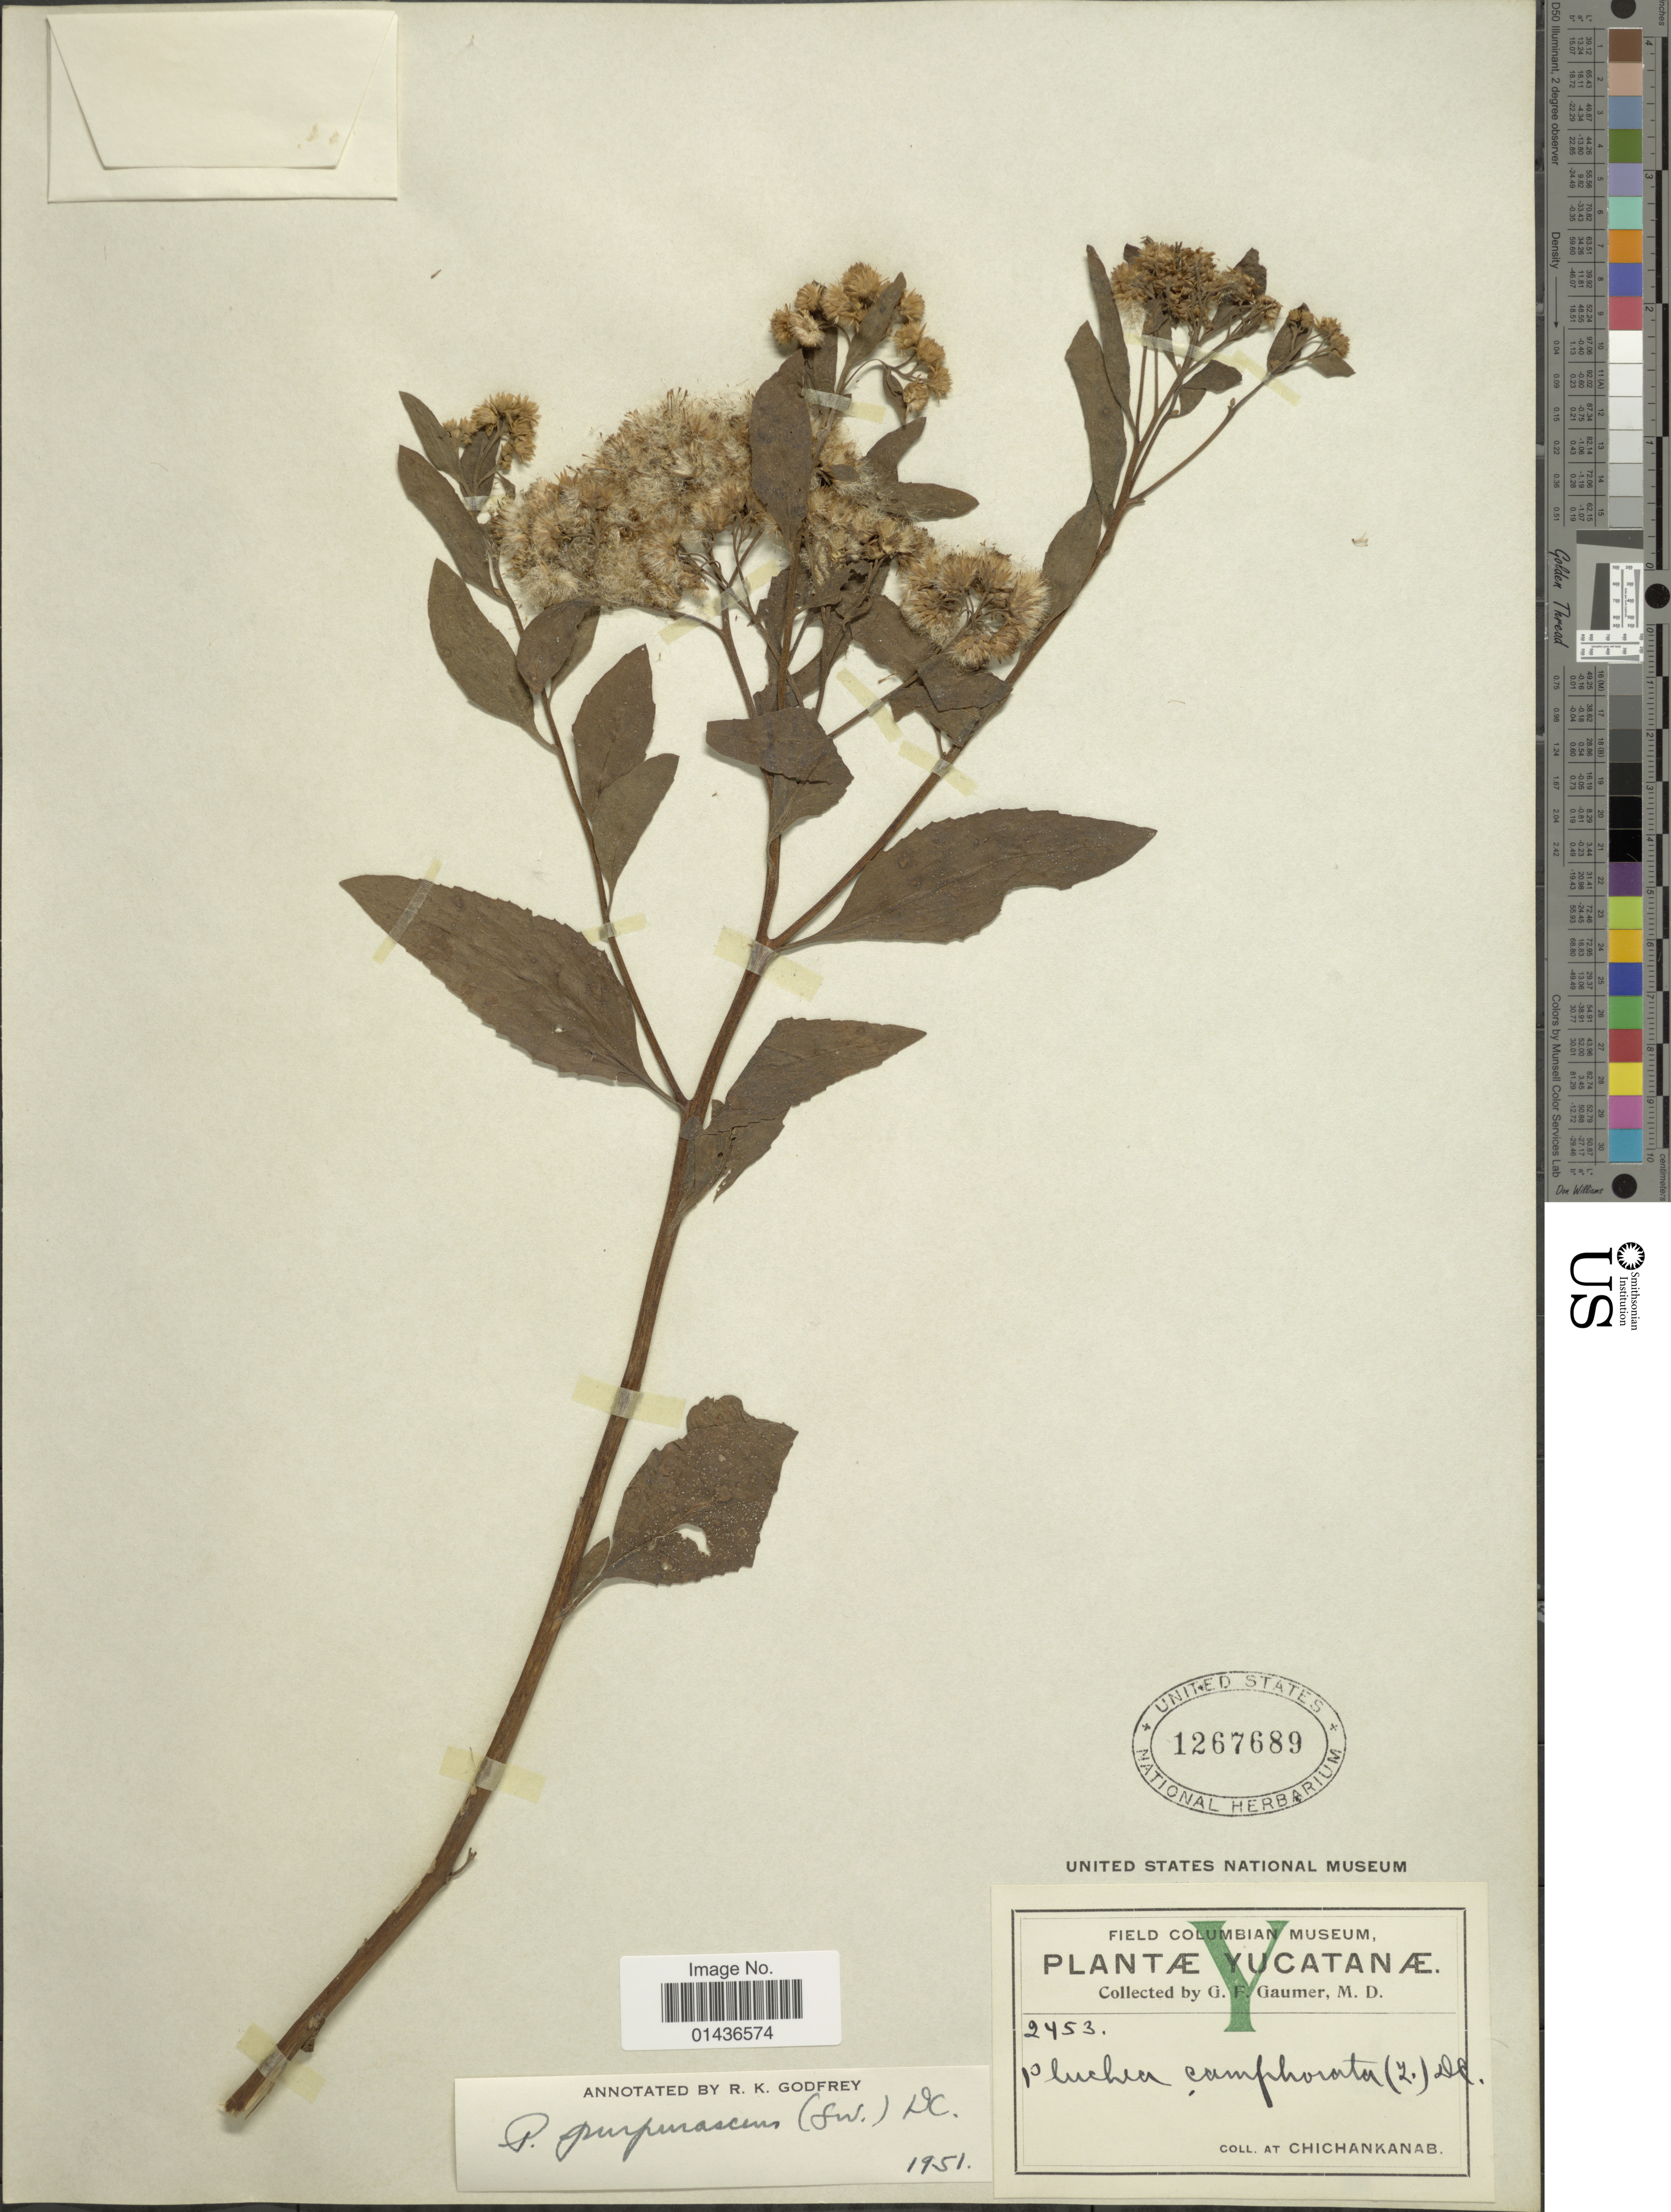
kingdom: Plantae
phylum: Tracheophyta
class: Magnoliopsida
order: Asterales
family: Asteraceae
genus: Pluchea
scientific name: Pluchea odorata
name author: (L.) Cass.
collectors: G. F. Gaumer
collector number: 2453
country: Mexico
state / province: Yucatán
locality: Chichankanab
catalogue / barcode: US 1267689